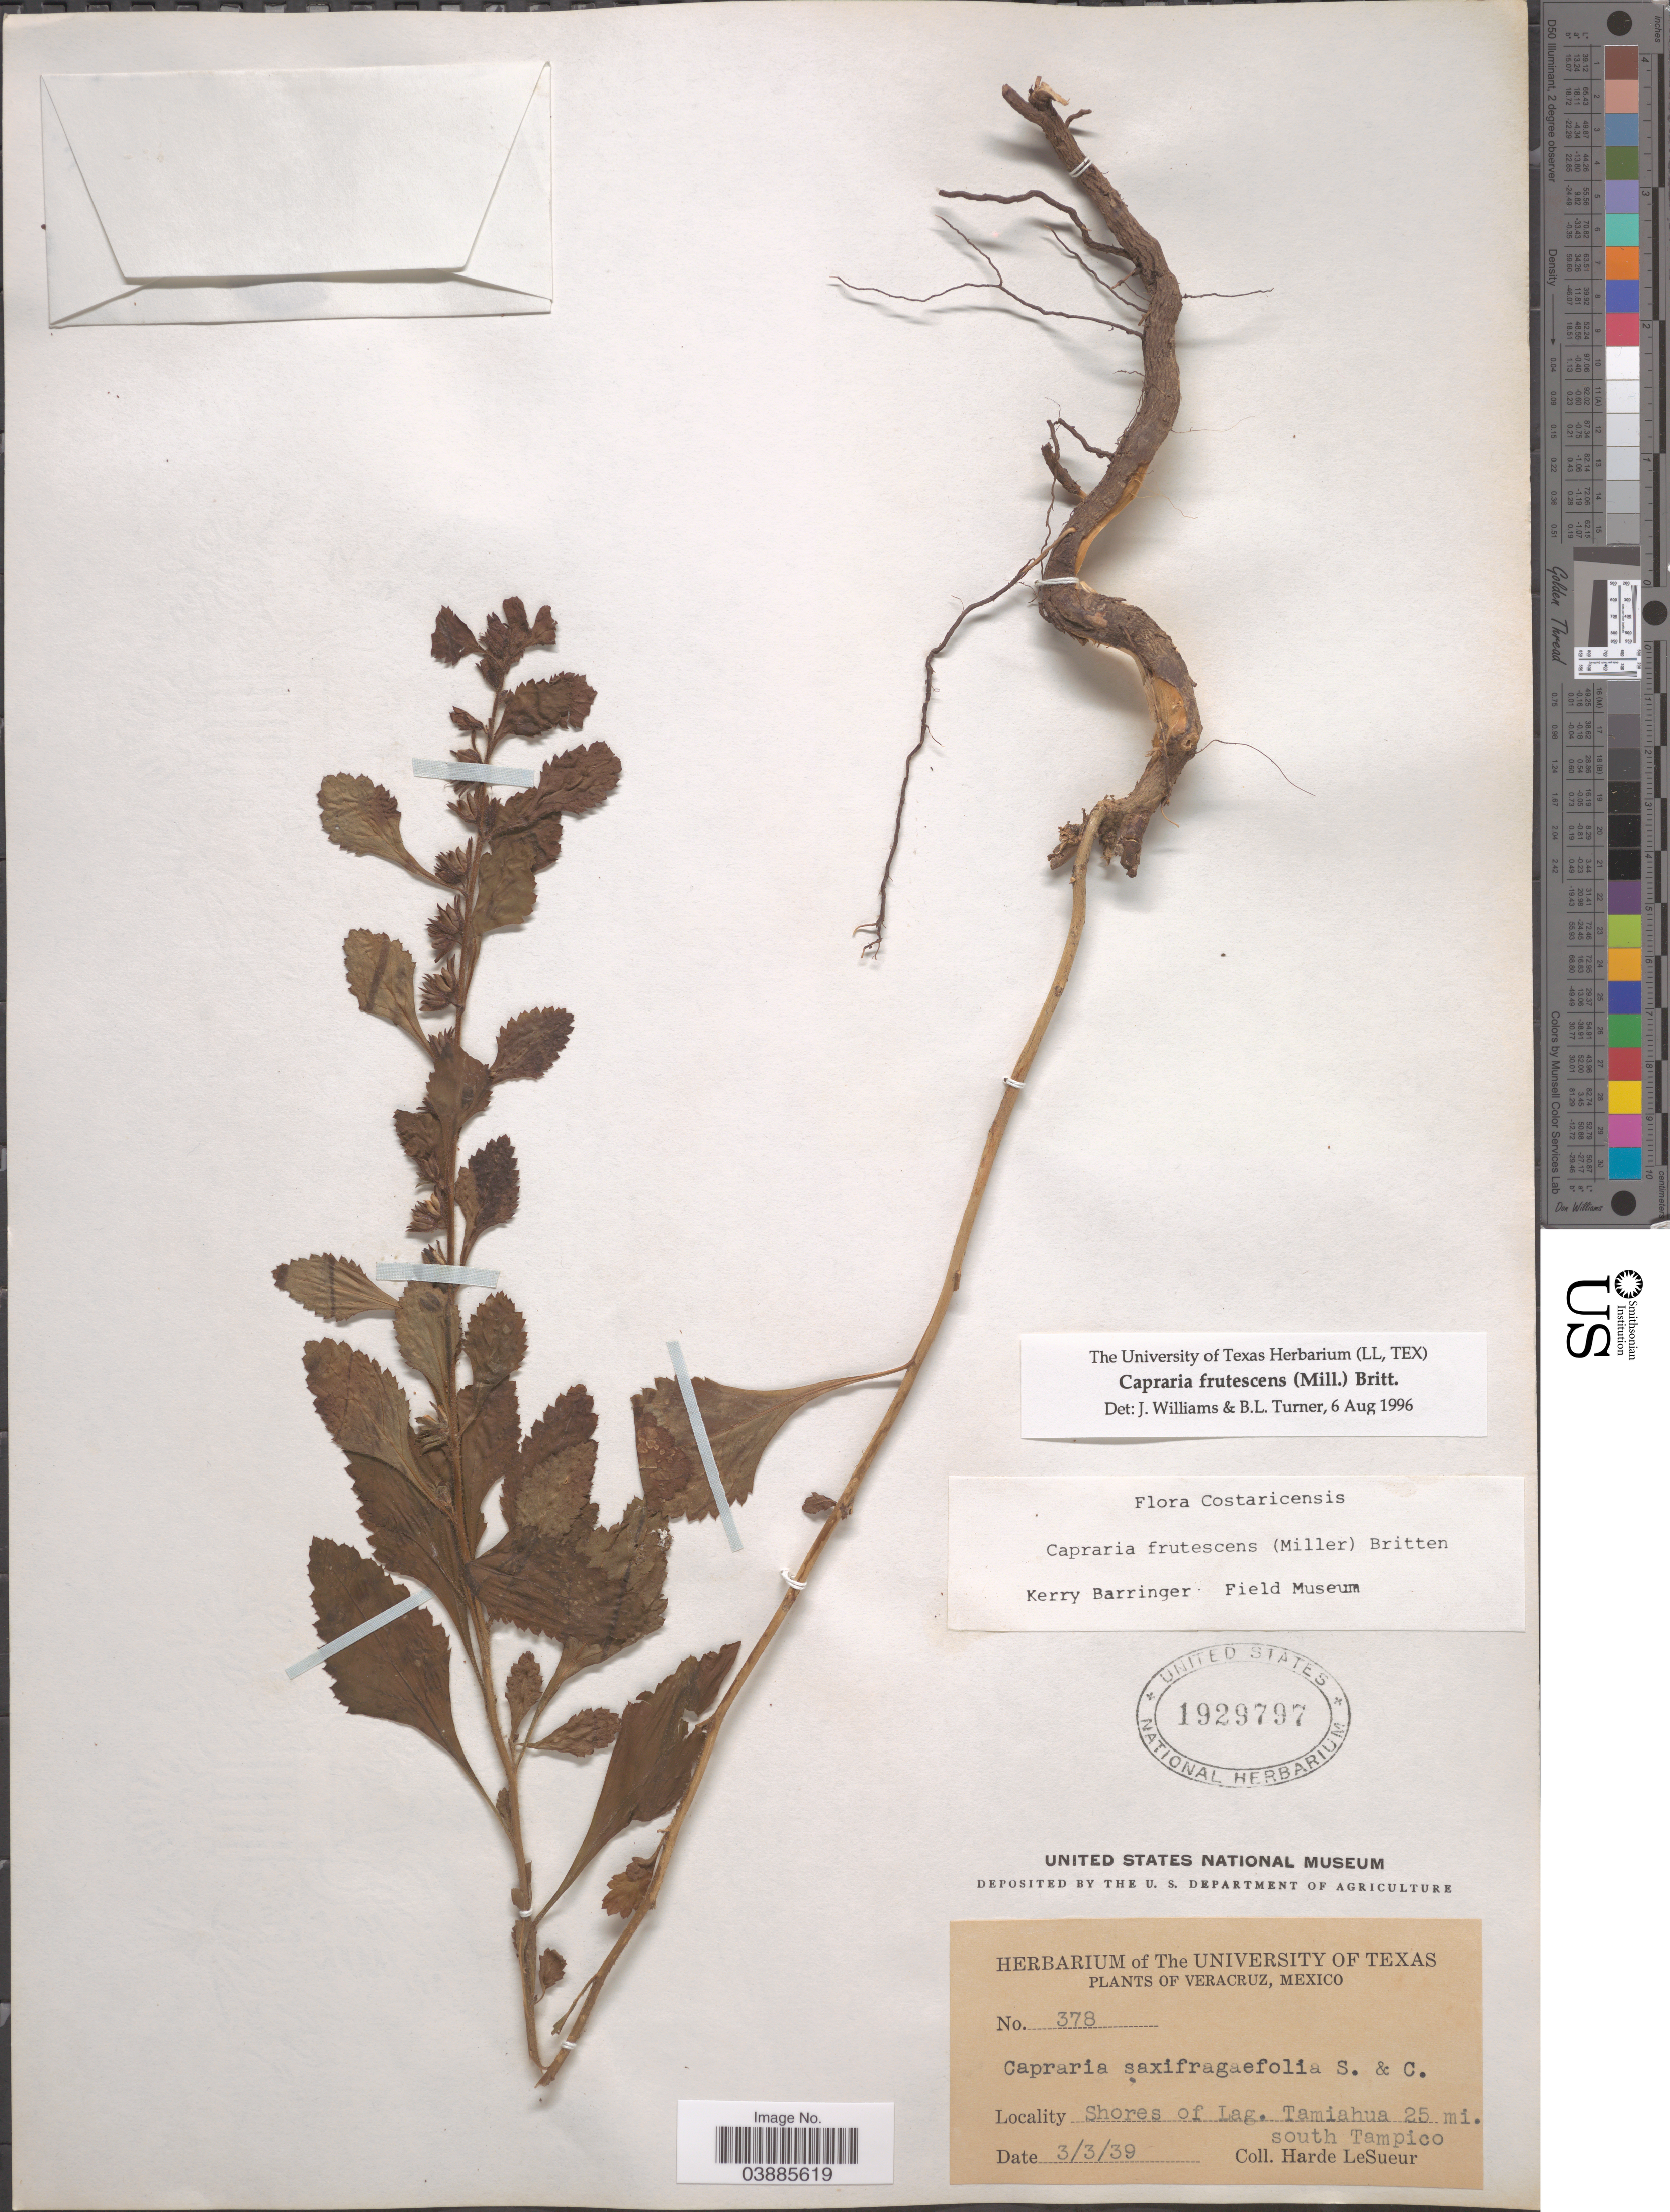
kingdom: Plantae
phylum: Tracheophyta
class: Magnoliopsida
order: Lamiales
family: Scrophulariaceae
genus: Capraria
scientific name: Capraria frutescens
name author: (Mill.) Britton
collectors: H. LeSueur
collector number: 378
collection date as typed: Transcribed d/m/y: 3/3/39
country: Mexico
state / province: Veracruz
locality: Veracruz. Shore of Lag. Tamiahua 25 mi. south Tampico.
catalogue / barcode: US 1929797